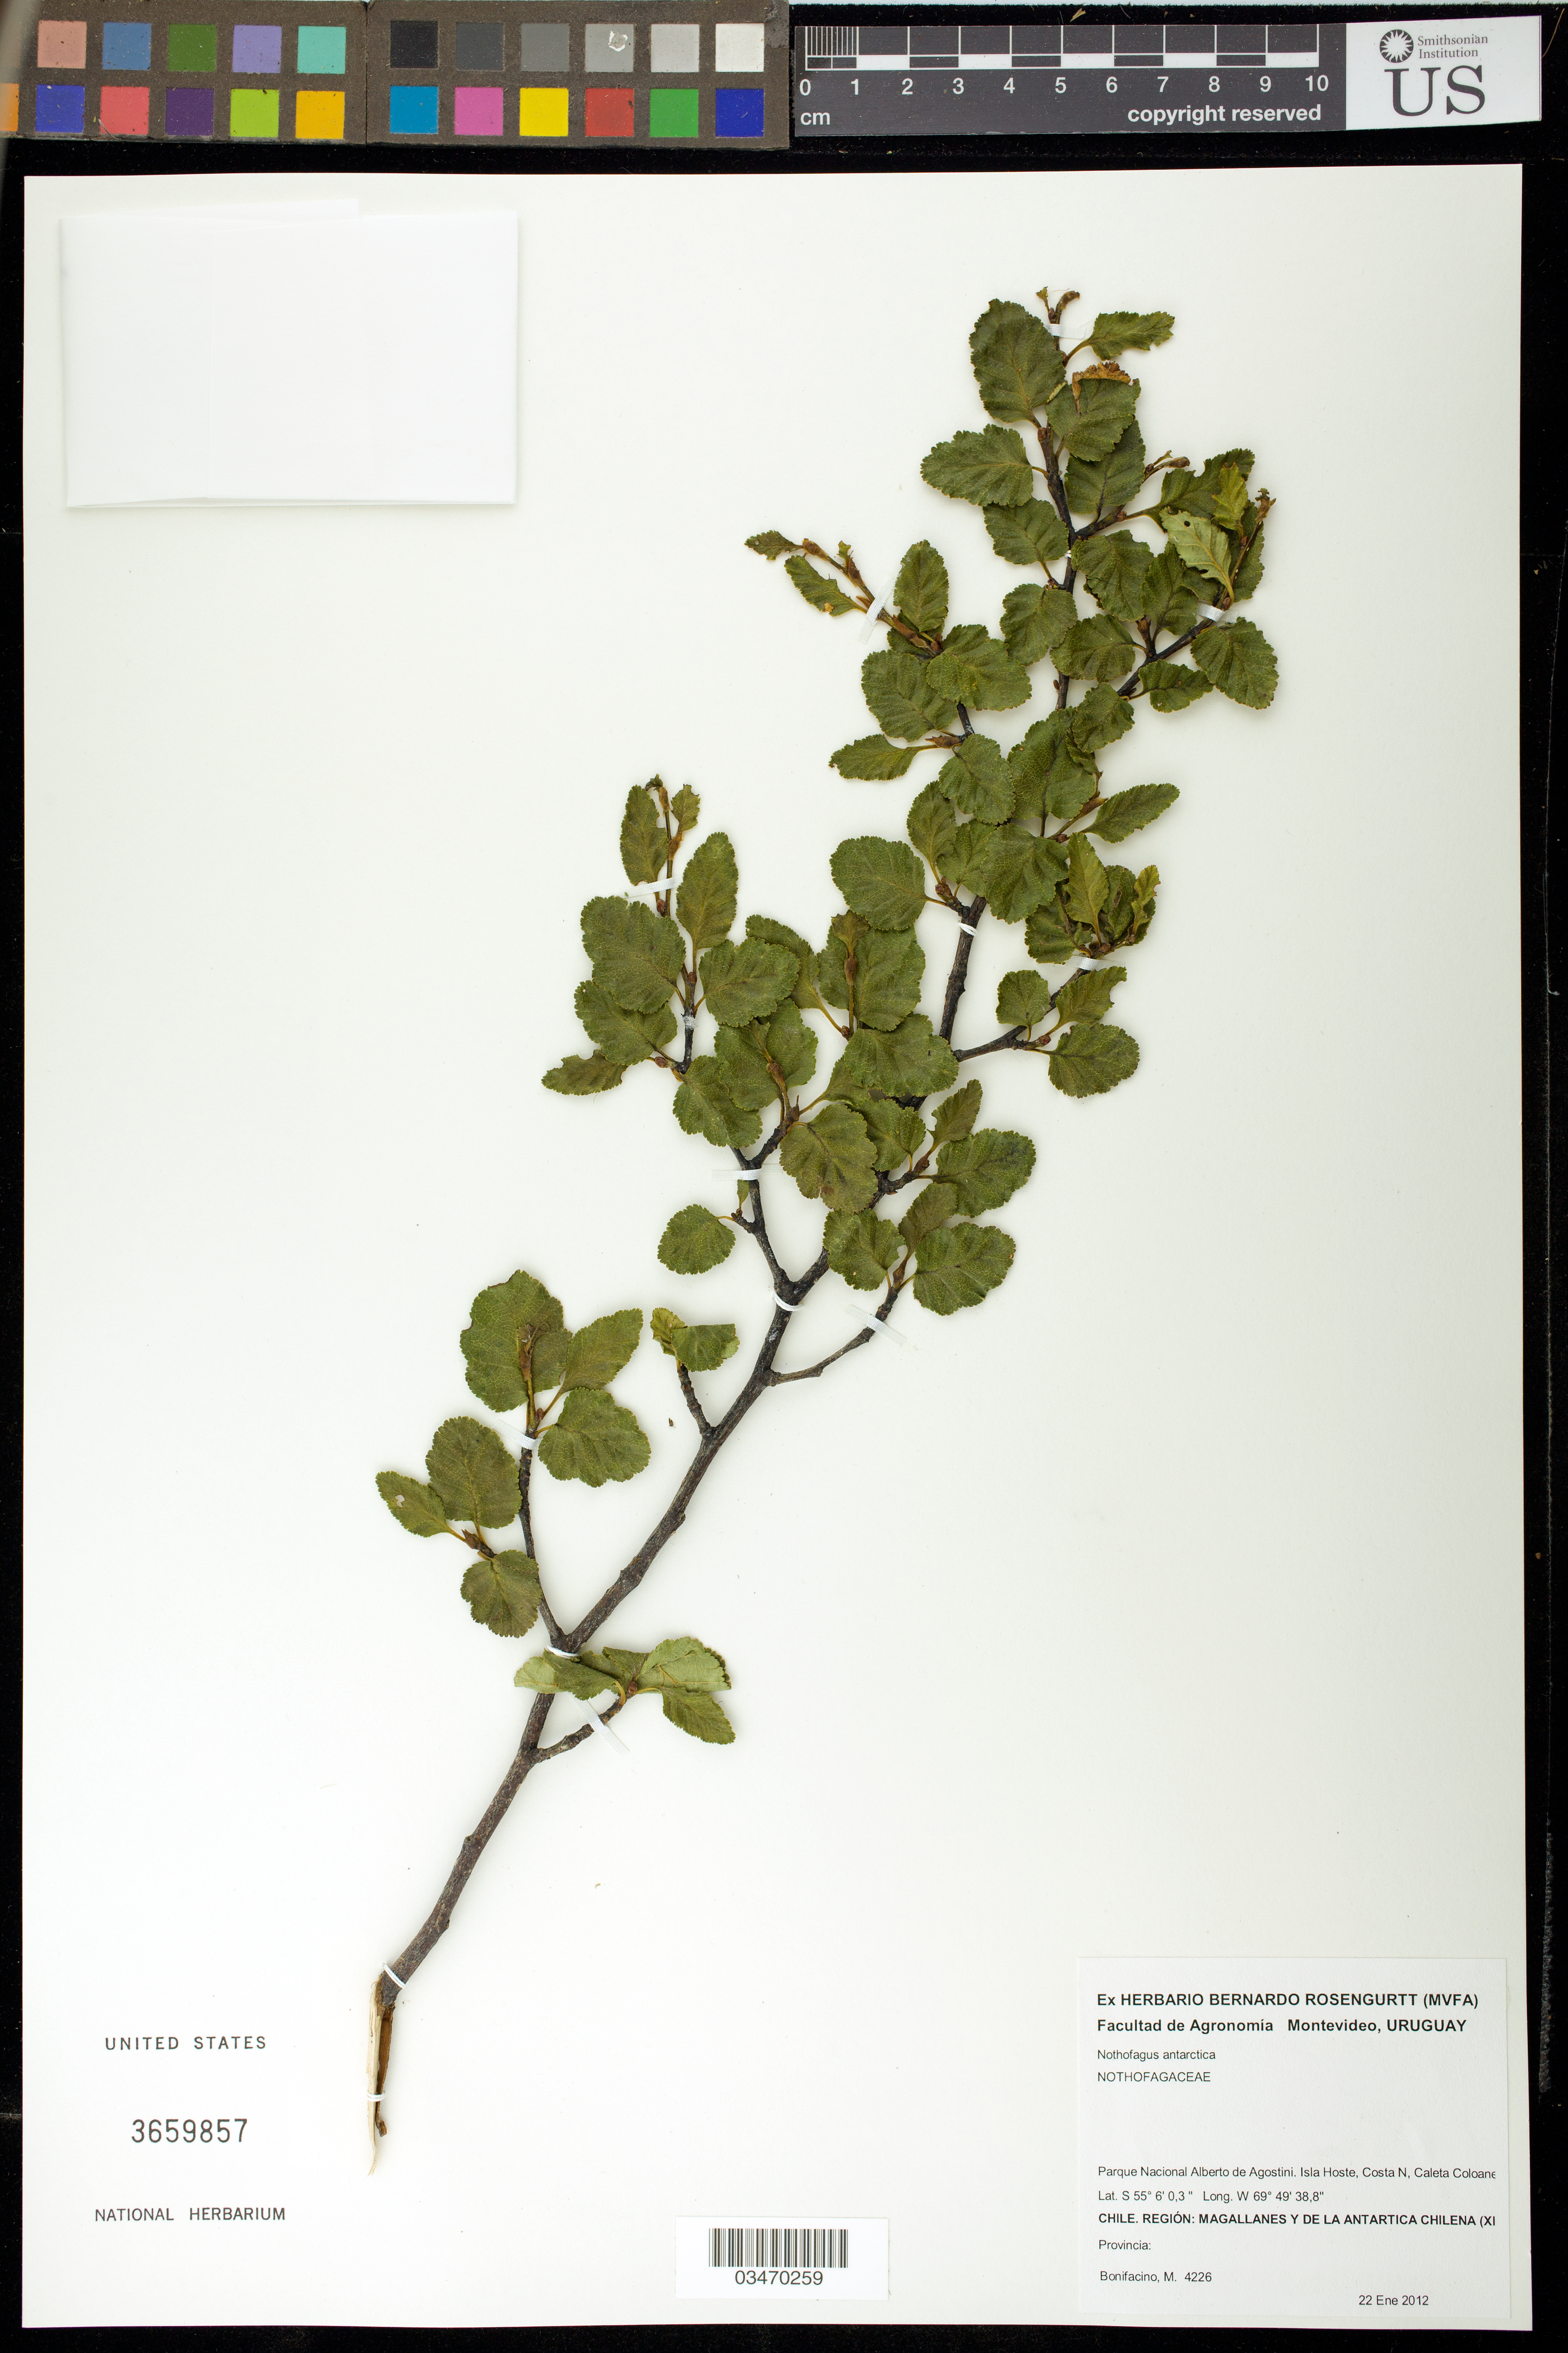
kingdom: Plantae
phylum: Tracheophyta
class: Magnoliopsida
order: Fagales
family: Nothofagaceae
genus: Nothofagus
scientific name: Nothofagus antarctica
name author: (G. Forst.) Oerst.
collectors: M. Bonifacino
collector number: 4226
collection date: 2012-01-22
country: Chile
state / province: Magallanes y de la Antártica Chilena (XII)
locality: Parque Nacional Alberto de Agostini, Isla Hoste, Costa N, Caleta Coloane.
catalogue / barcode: US 3659857